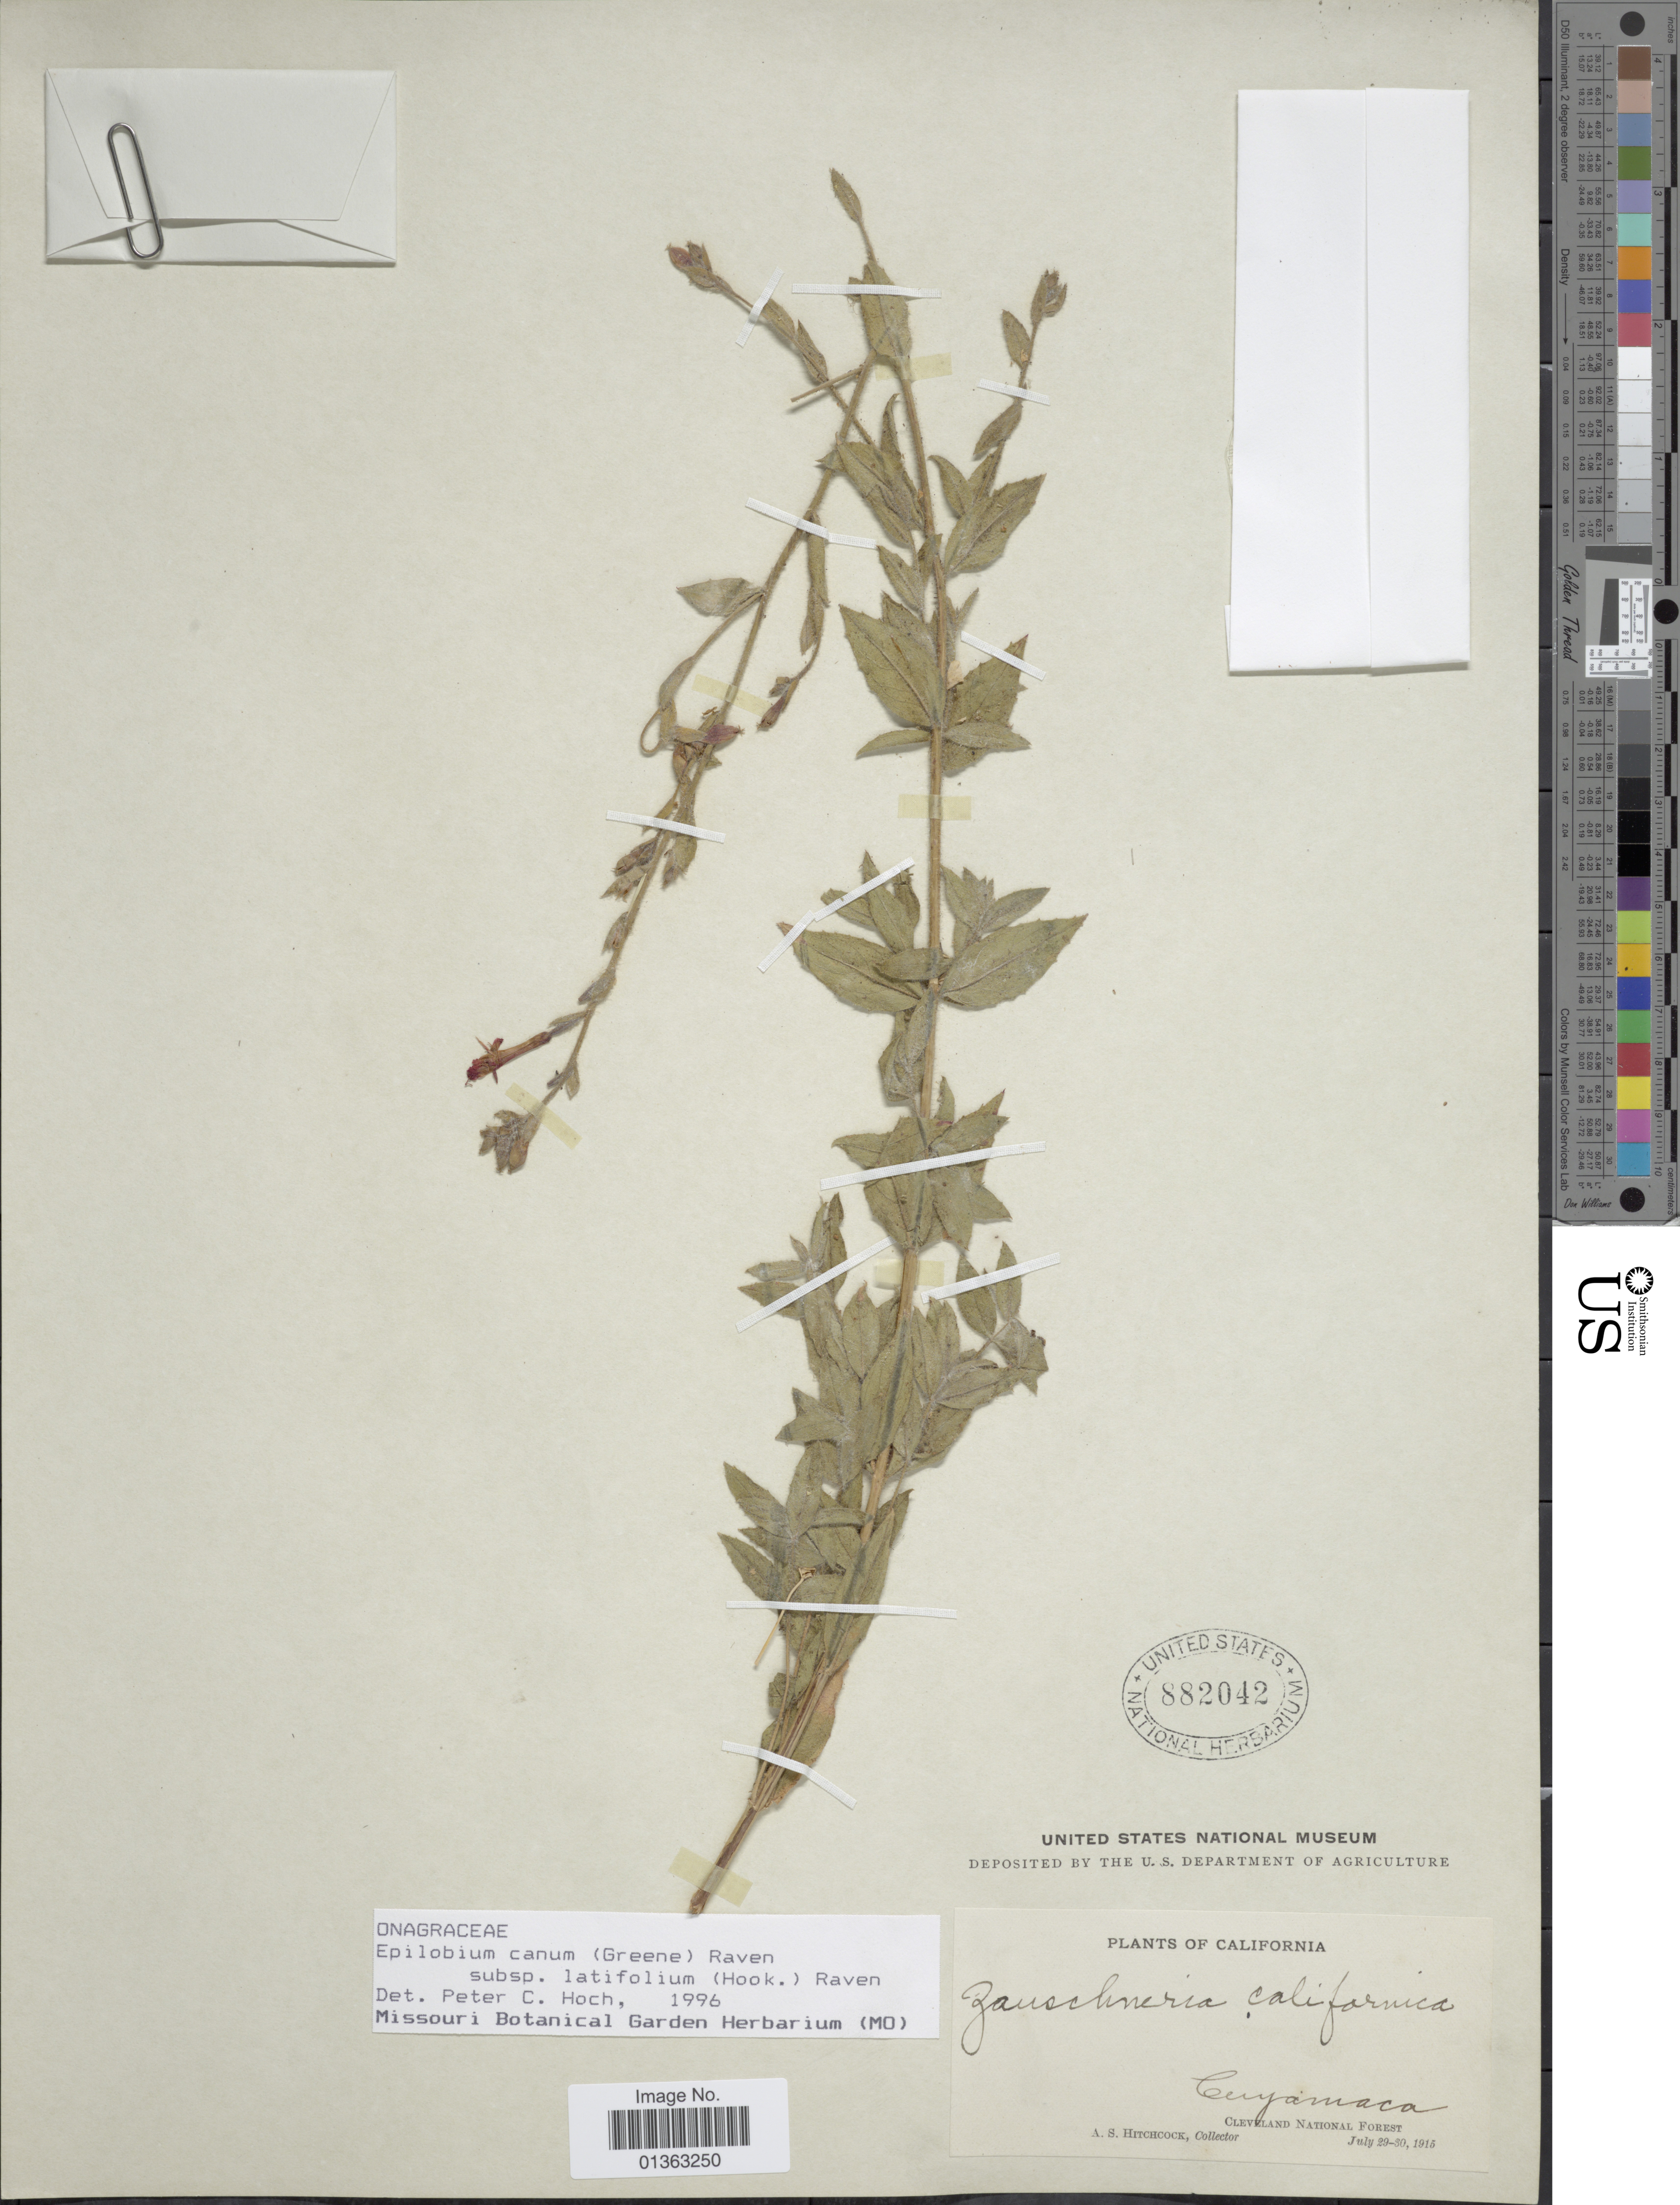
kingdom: Plantae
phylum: Tracheophyta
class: Magnoliopsida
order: Myrtales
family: Onagraceae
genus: Epilobium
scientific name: Epilobium canum subsp. latifolium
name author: (Hook.) P.H. Raven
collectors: A. S. Hitchcock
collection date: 1915-07-29/1915-07-30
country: United States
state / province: California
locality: Cuyamaca. Cleveland National Forest.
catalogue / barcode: US 882042